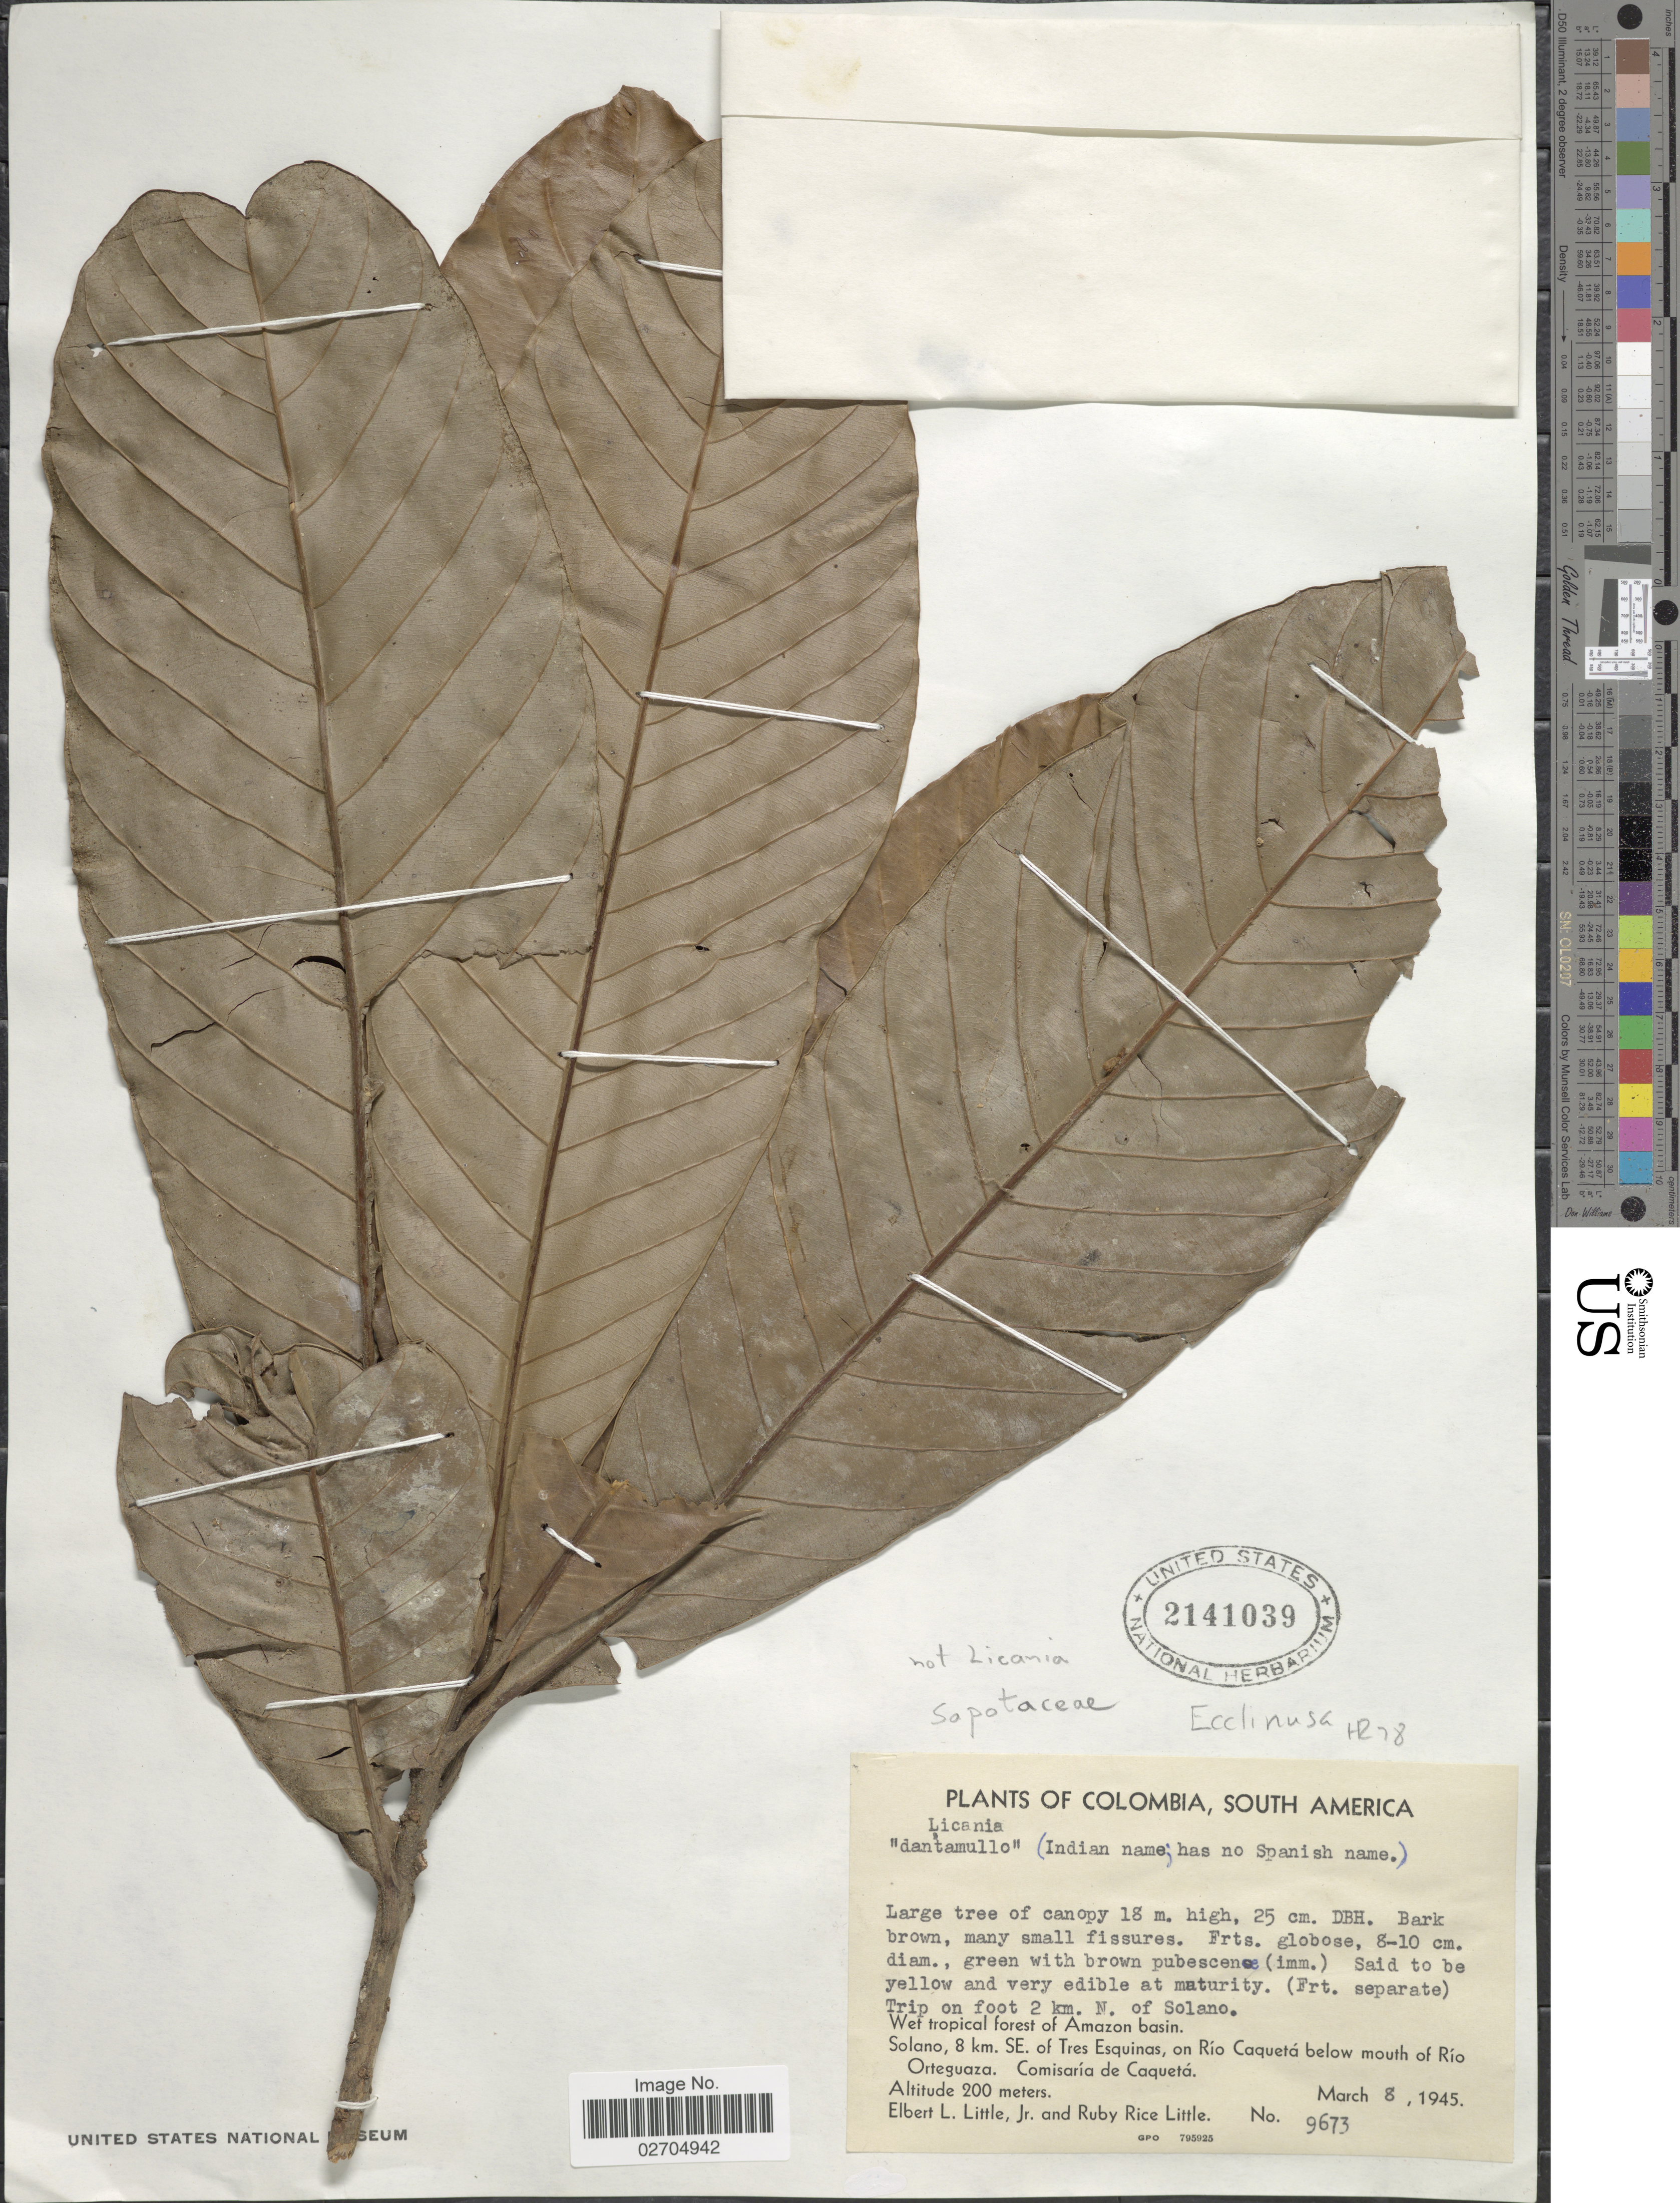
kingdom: Plantae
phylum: Tracheophyta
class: Magnoliopsida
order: Ericales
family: Sapotaceae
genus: Ecclinusa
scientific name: Ecclinusa sp.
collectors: E. L. Little & R. R. Little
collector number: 9673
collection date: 1945-03-08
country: Colombia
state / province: Caquetá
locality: Trip on foot 2 km. N. of Solano. Wet tropical forest of Amazon basin. Solano, 8 km. SE. of Tres Esquinas, on Río Caqueta below mouth of Río Orteguaza. Comisaría de Caquetá.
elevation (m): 200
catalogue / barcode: US 2141039